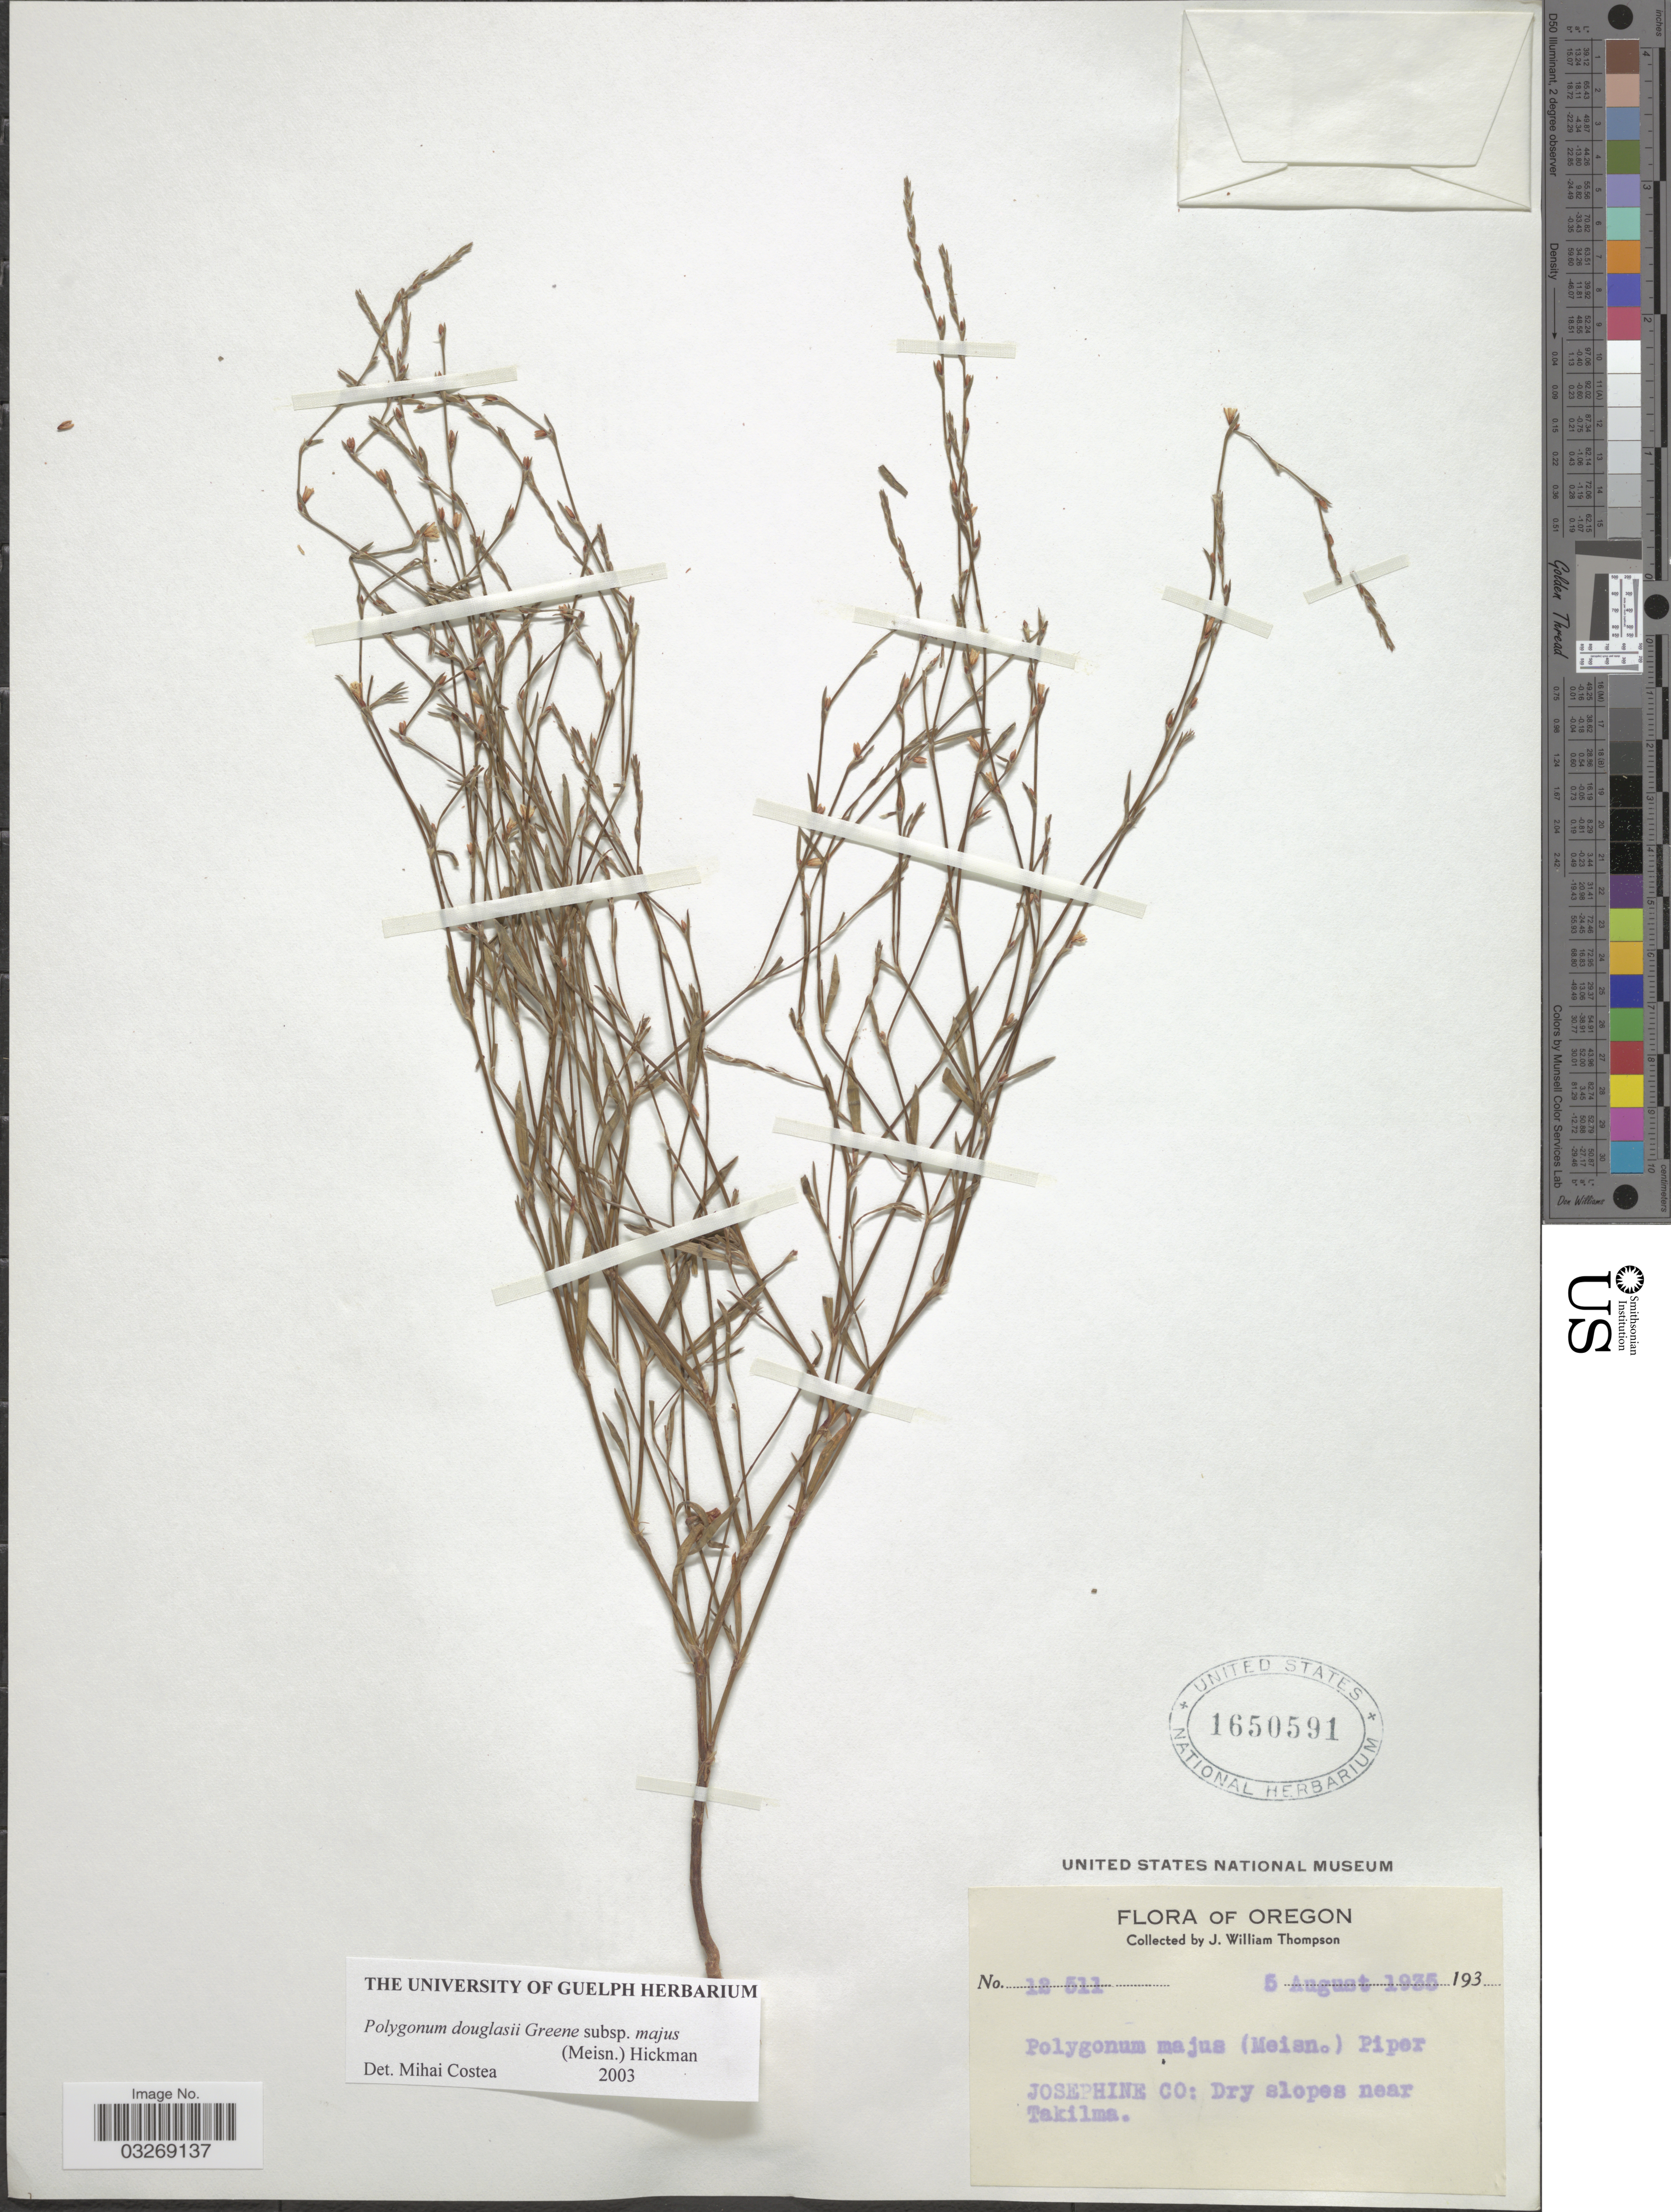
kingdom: Plantae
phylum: Tracheophyta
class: Magnoliopsida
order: Caryophyllales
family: Polygonaceae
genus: Polygonum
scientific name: Polygonum douglasii subsp. majus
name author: (Meisn.) Hickman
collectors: J. W. Thompson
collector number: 12511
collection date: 1935-08-05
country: United States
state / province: Oregon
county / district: Josephine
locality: Josephine Co: Dry slopes near Takilma.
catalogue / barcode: US 1650591